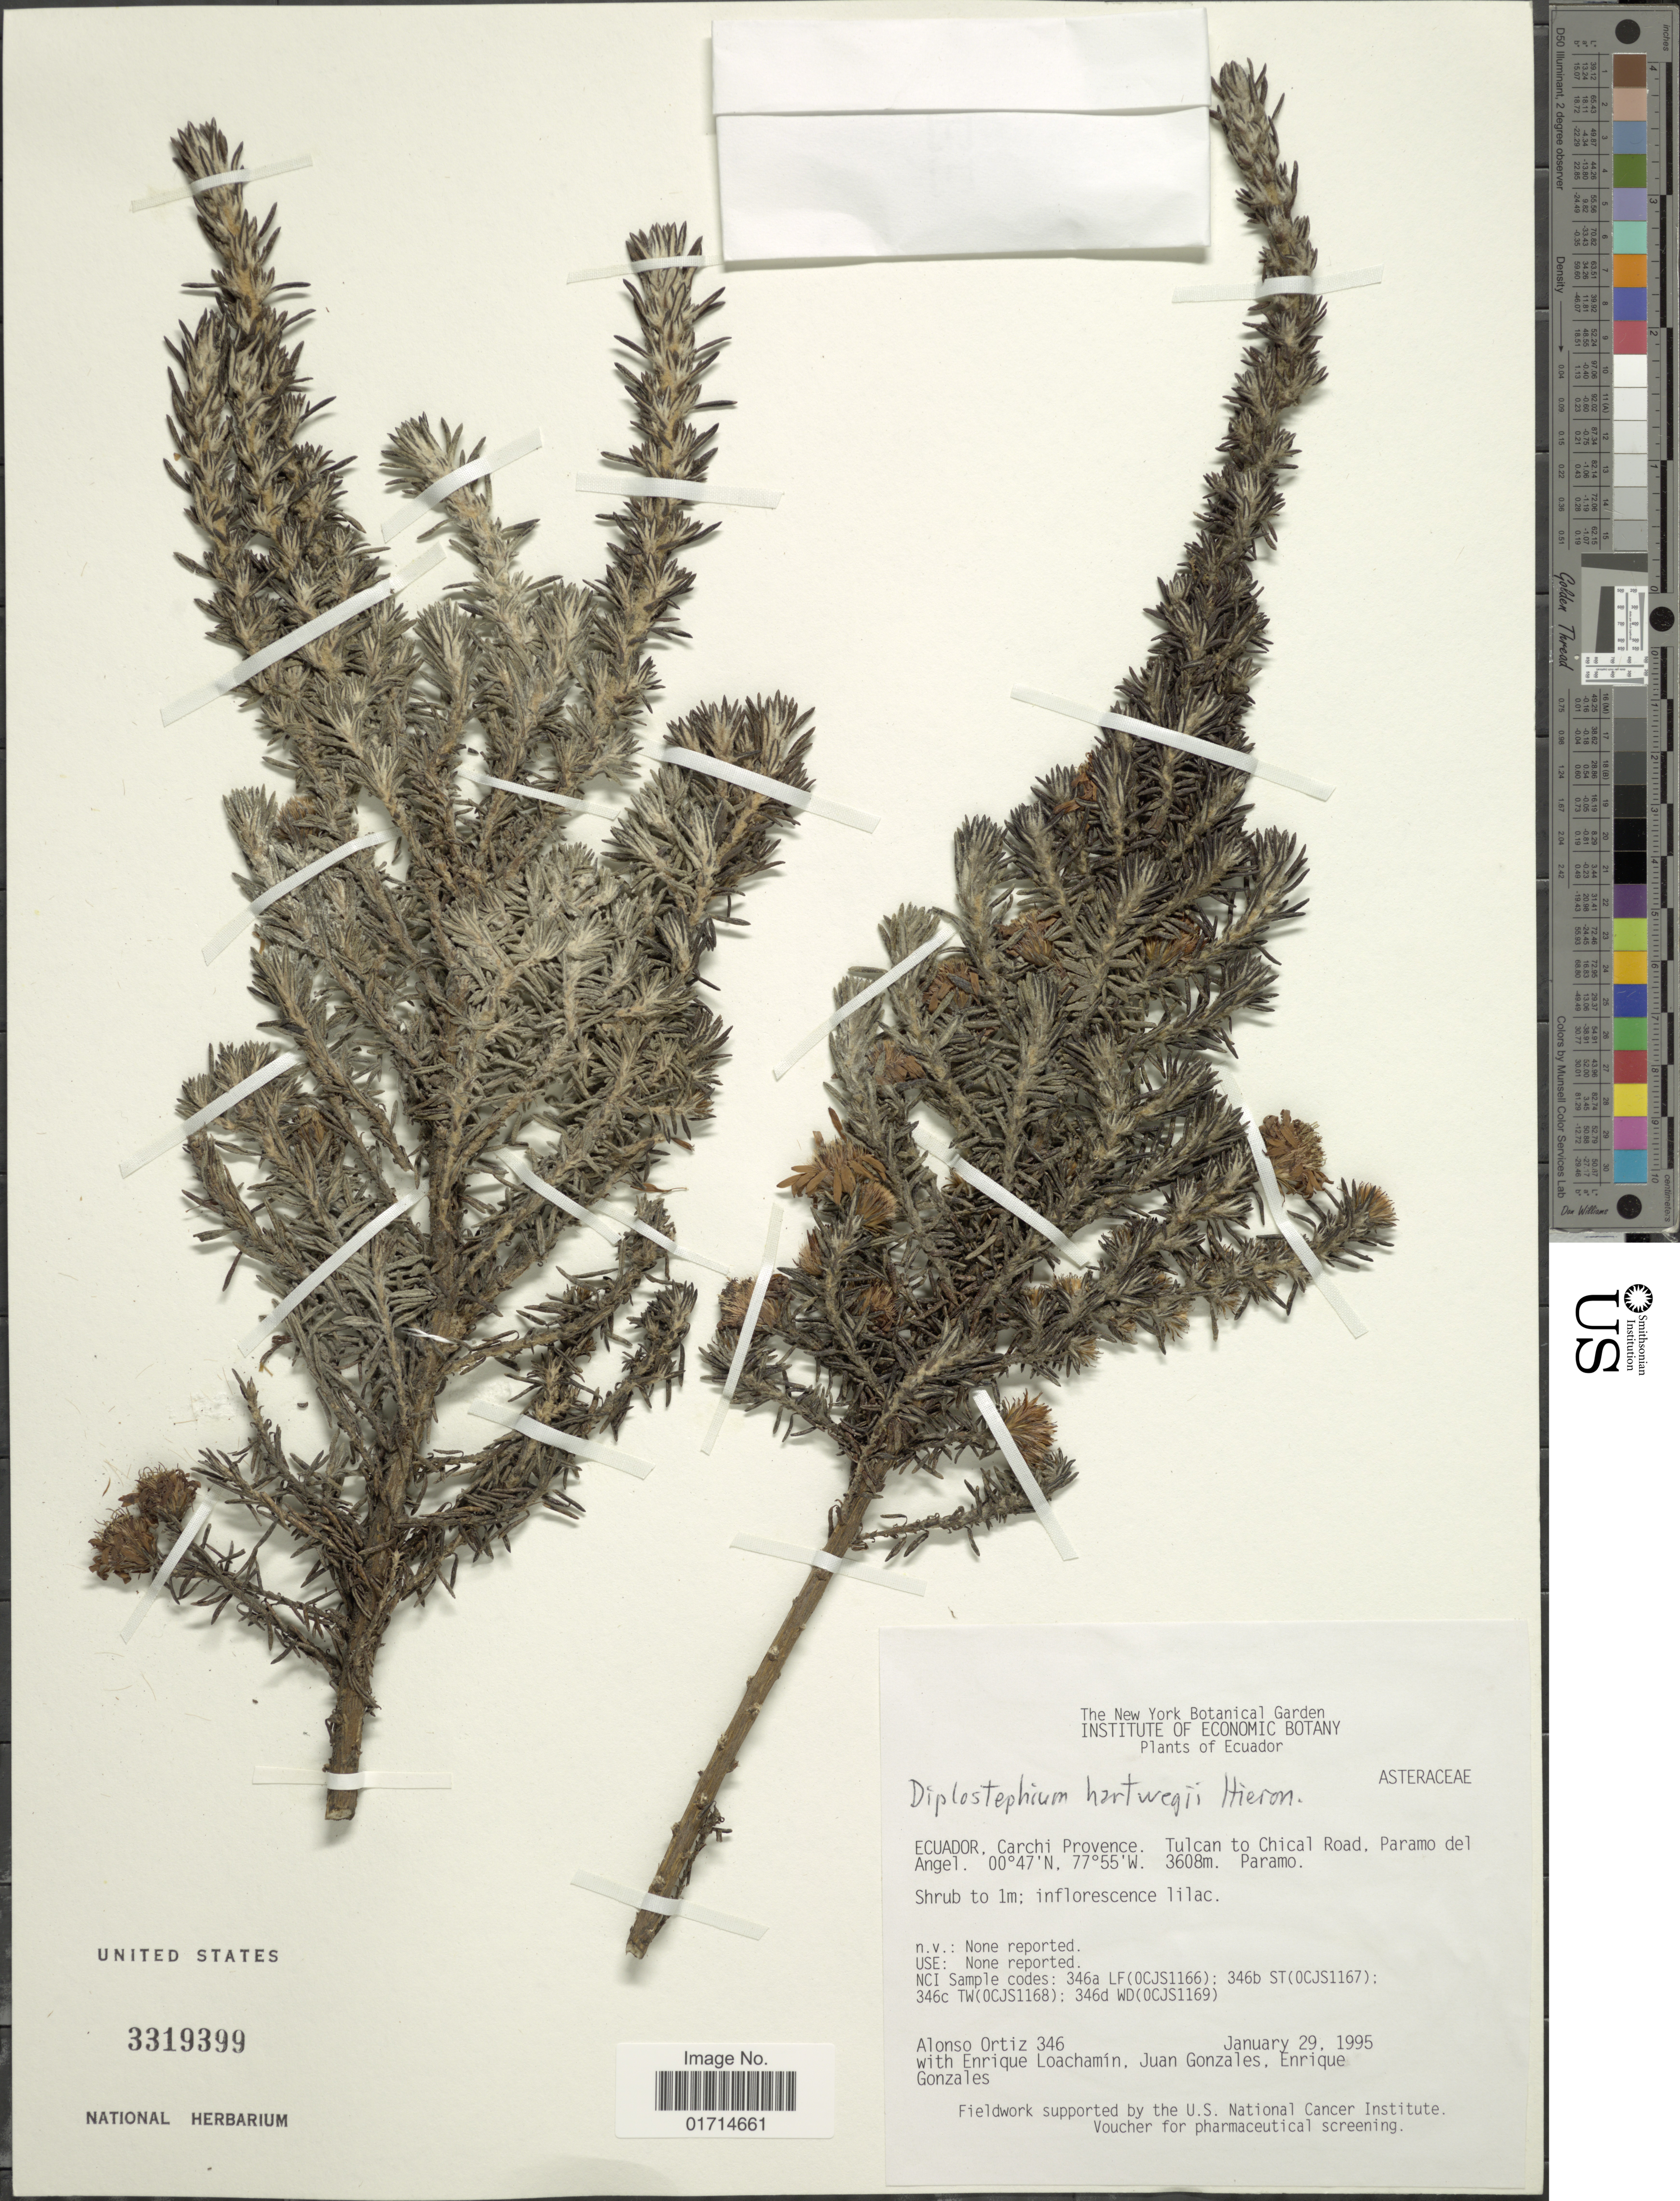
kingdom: Plantae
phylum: Tracheophyta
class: Magnoliopsida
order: Asterales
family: Asteraceae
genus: Diplostephium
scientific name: Diplostephium hartwegii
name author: Hieron.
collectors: A. Ortiz, E. Loachamin, J. Gonzales & E. Gonzales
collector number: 346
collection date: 1995-01-29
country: Ecuador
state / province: Carchi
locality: Tulcan to Chical Road, Paramo del Angel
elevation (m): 3608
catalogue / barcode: US 3319399